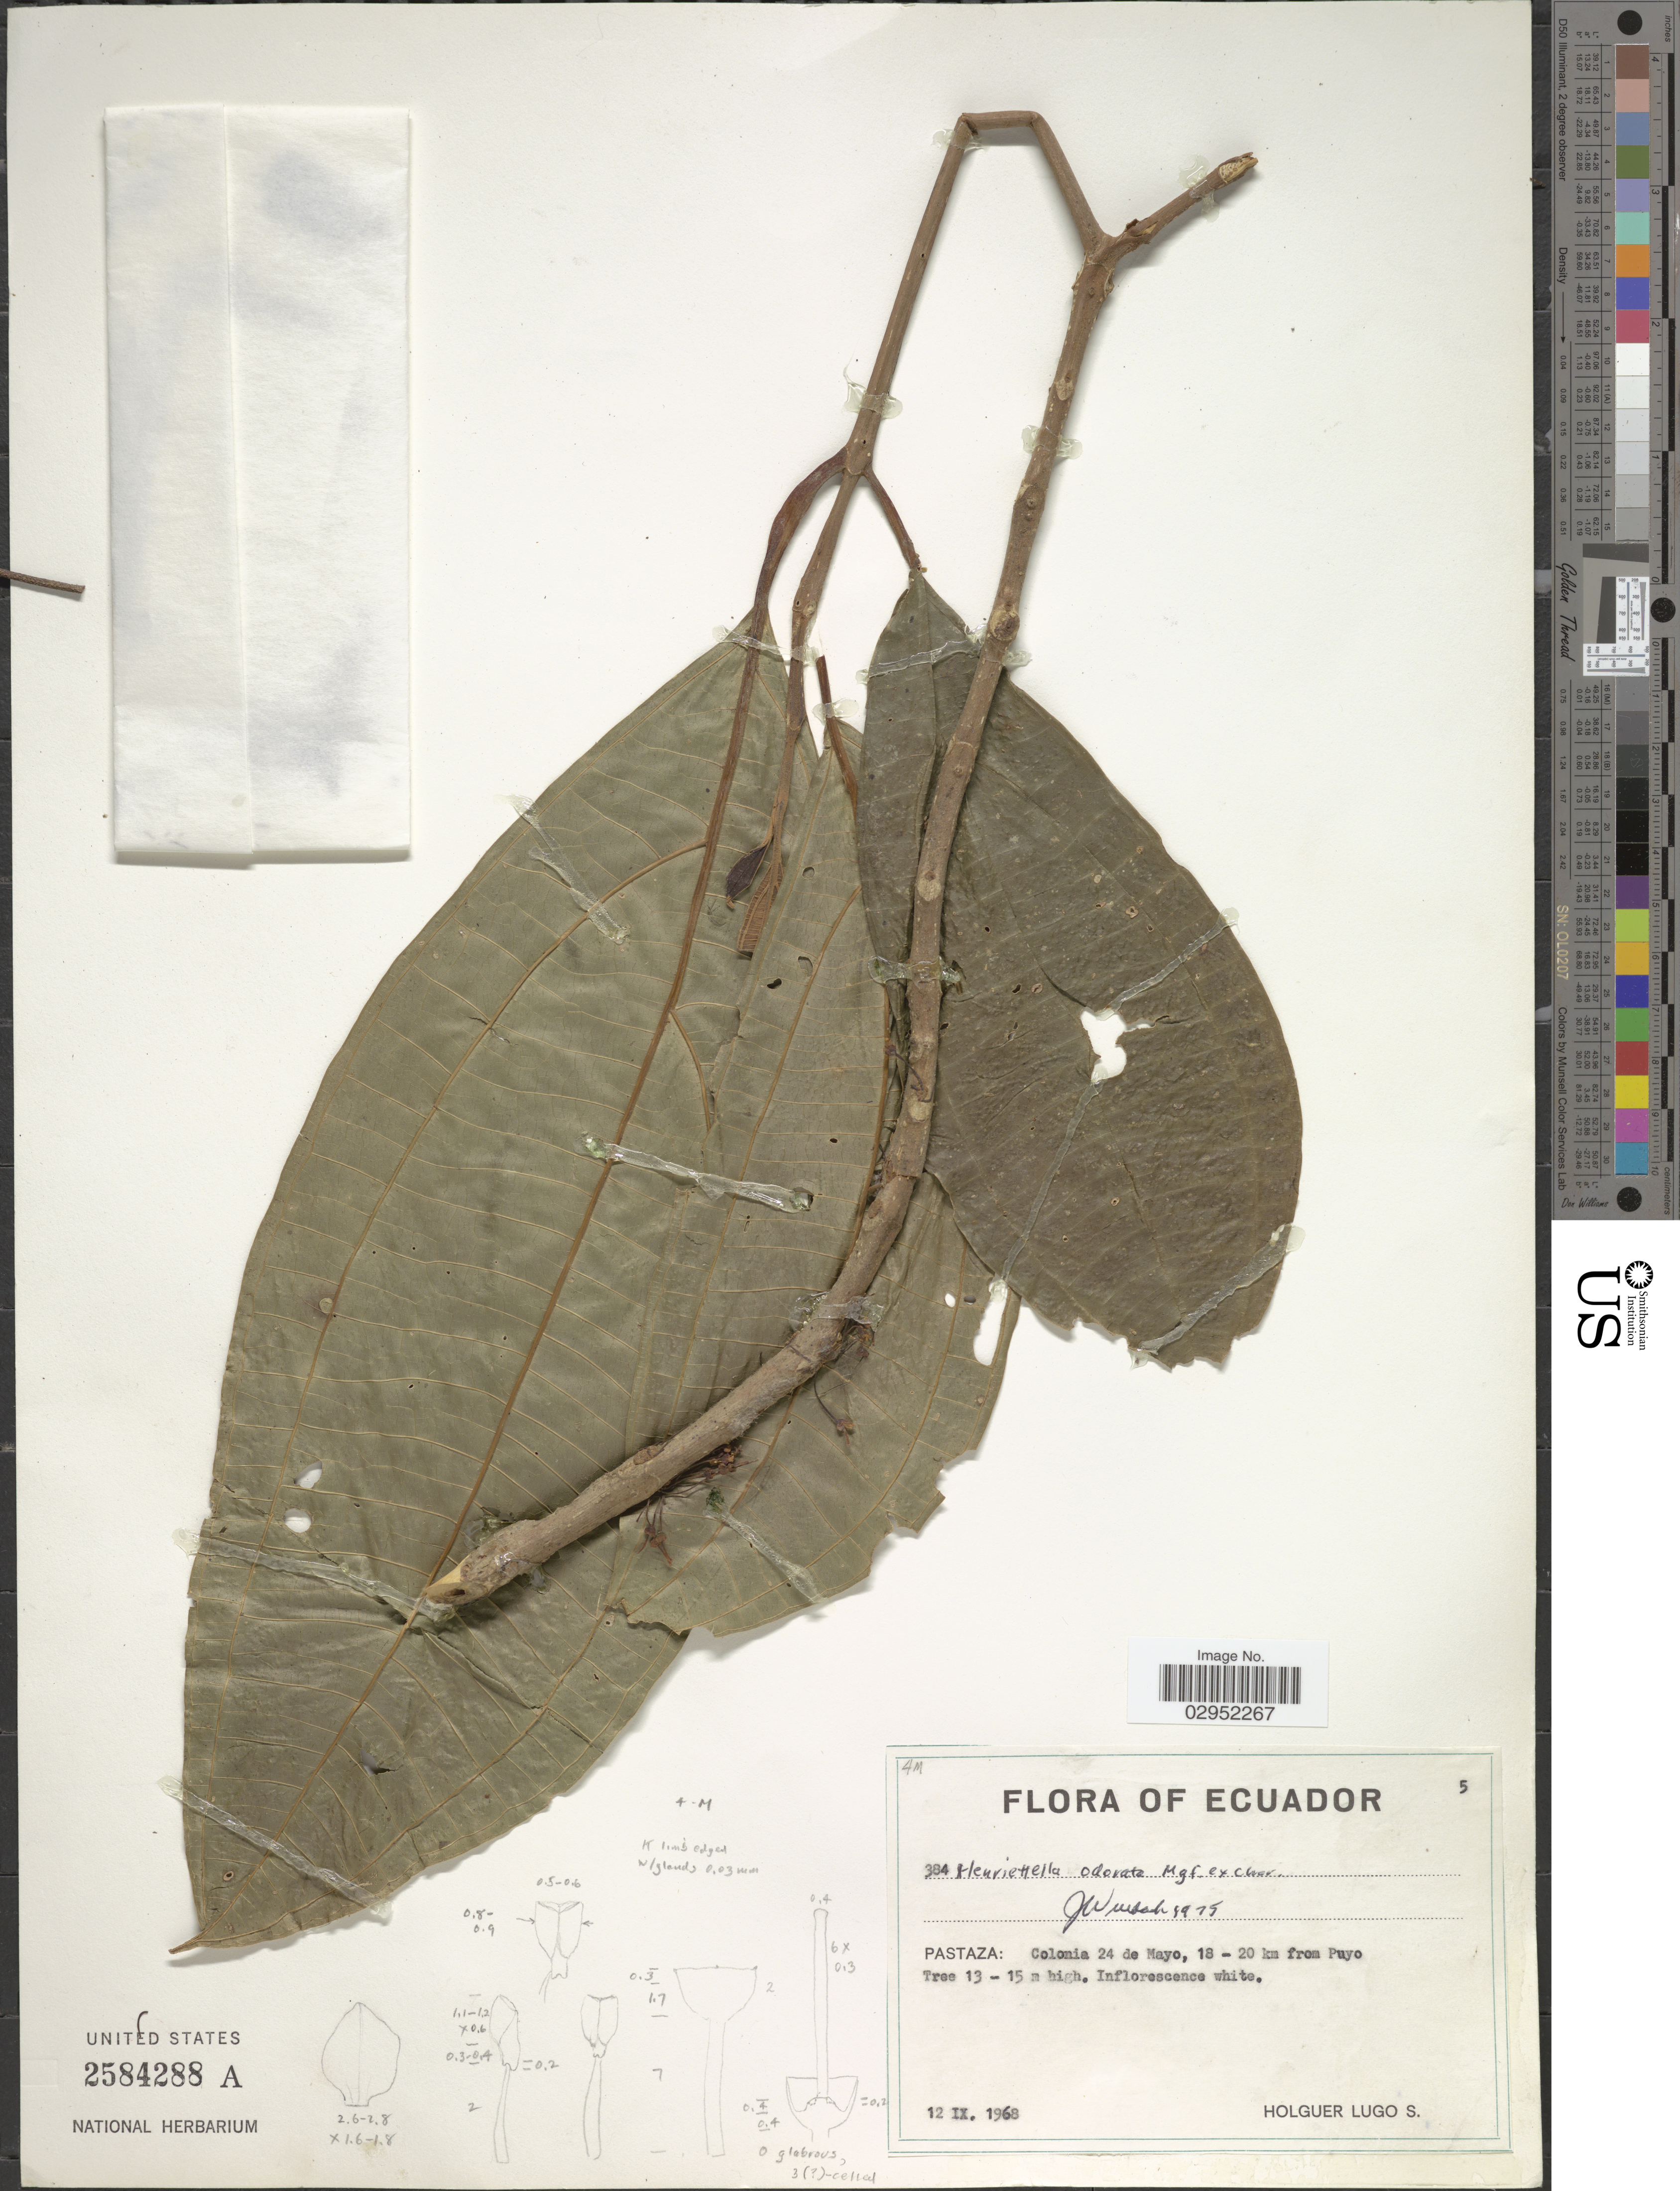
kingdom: Plantae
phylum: Tracheophyta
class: Magnoliopsida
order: Myrtales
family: Melastomataceae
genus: Henriettea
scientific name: Henriettea odorata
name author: (Markgr.) Penneys et al.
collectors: H. Lugo S.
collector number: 384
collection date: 1968-09-12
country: Ecuador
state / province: Pastaza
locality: Colonia 24 de Mayo, 18-20 km from Puyo.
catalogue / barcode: US 2584288A